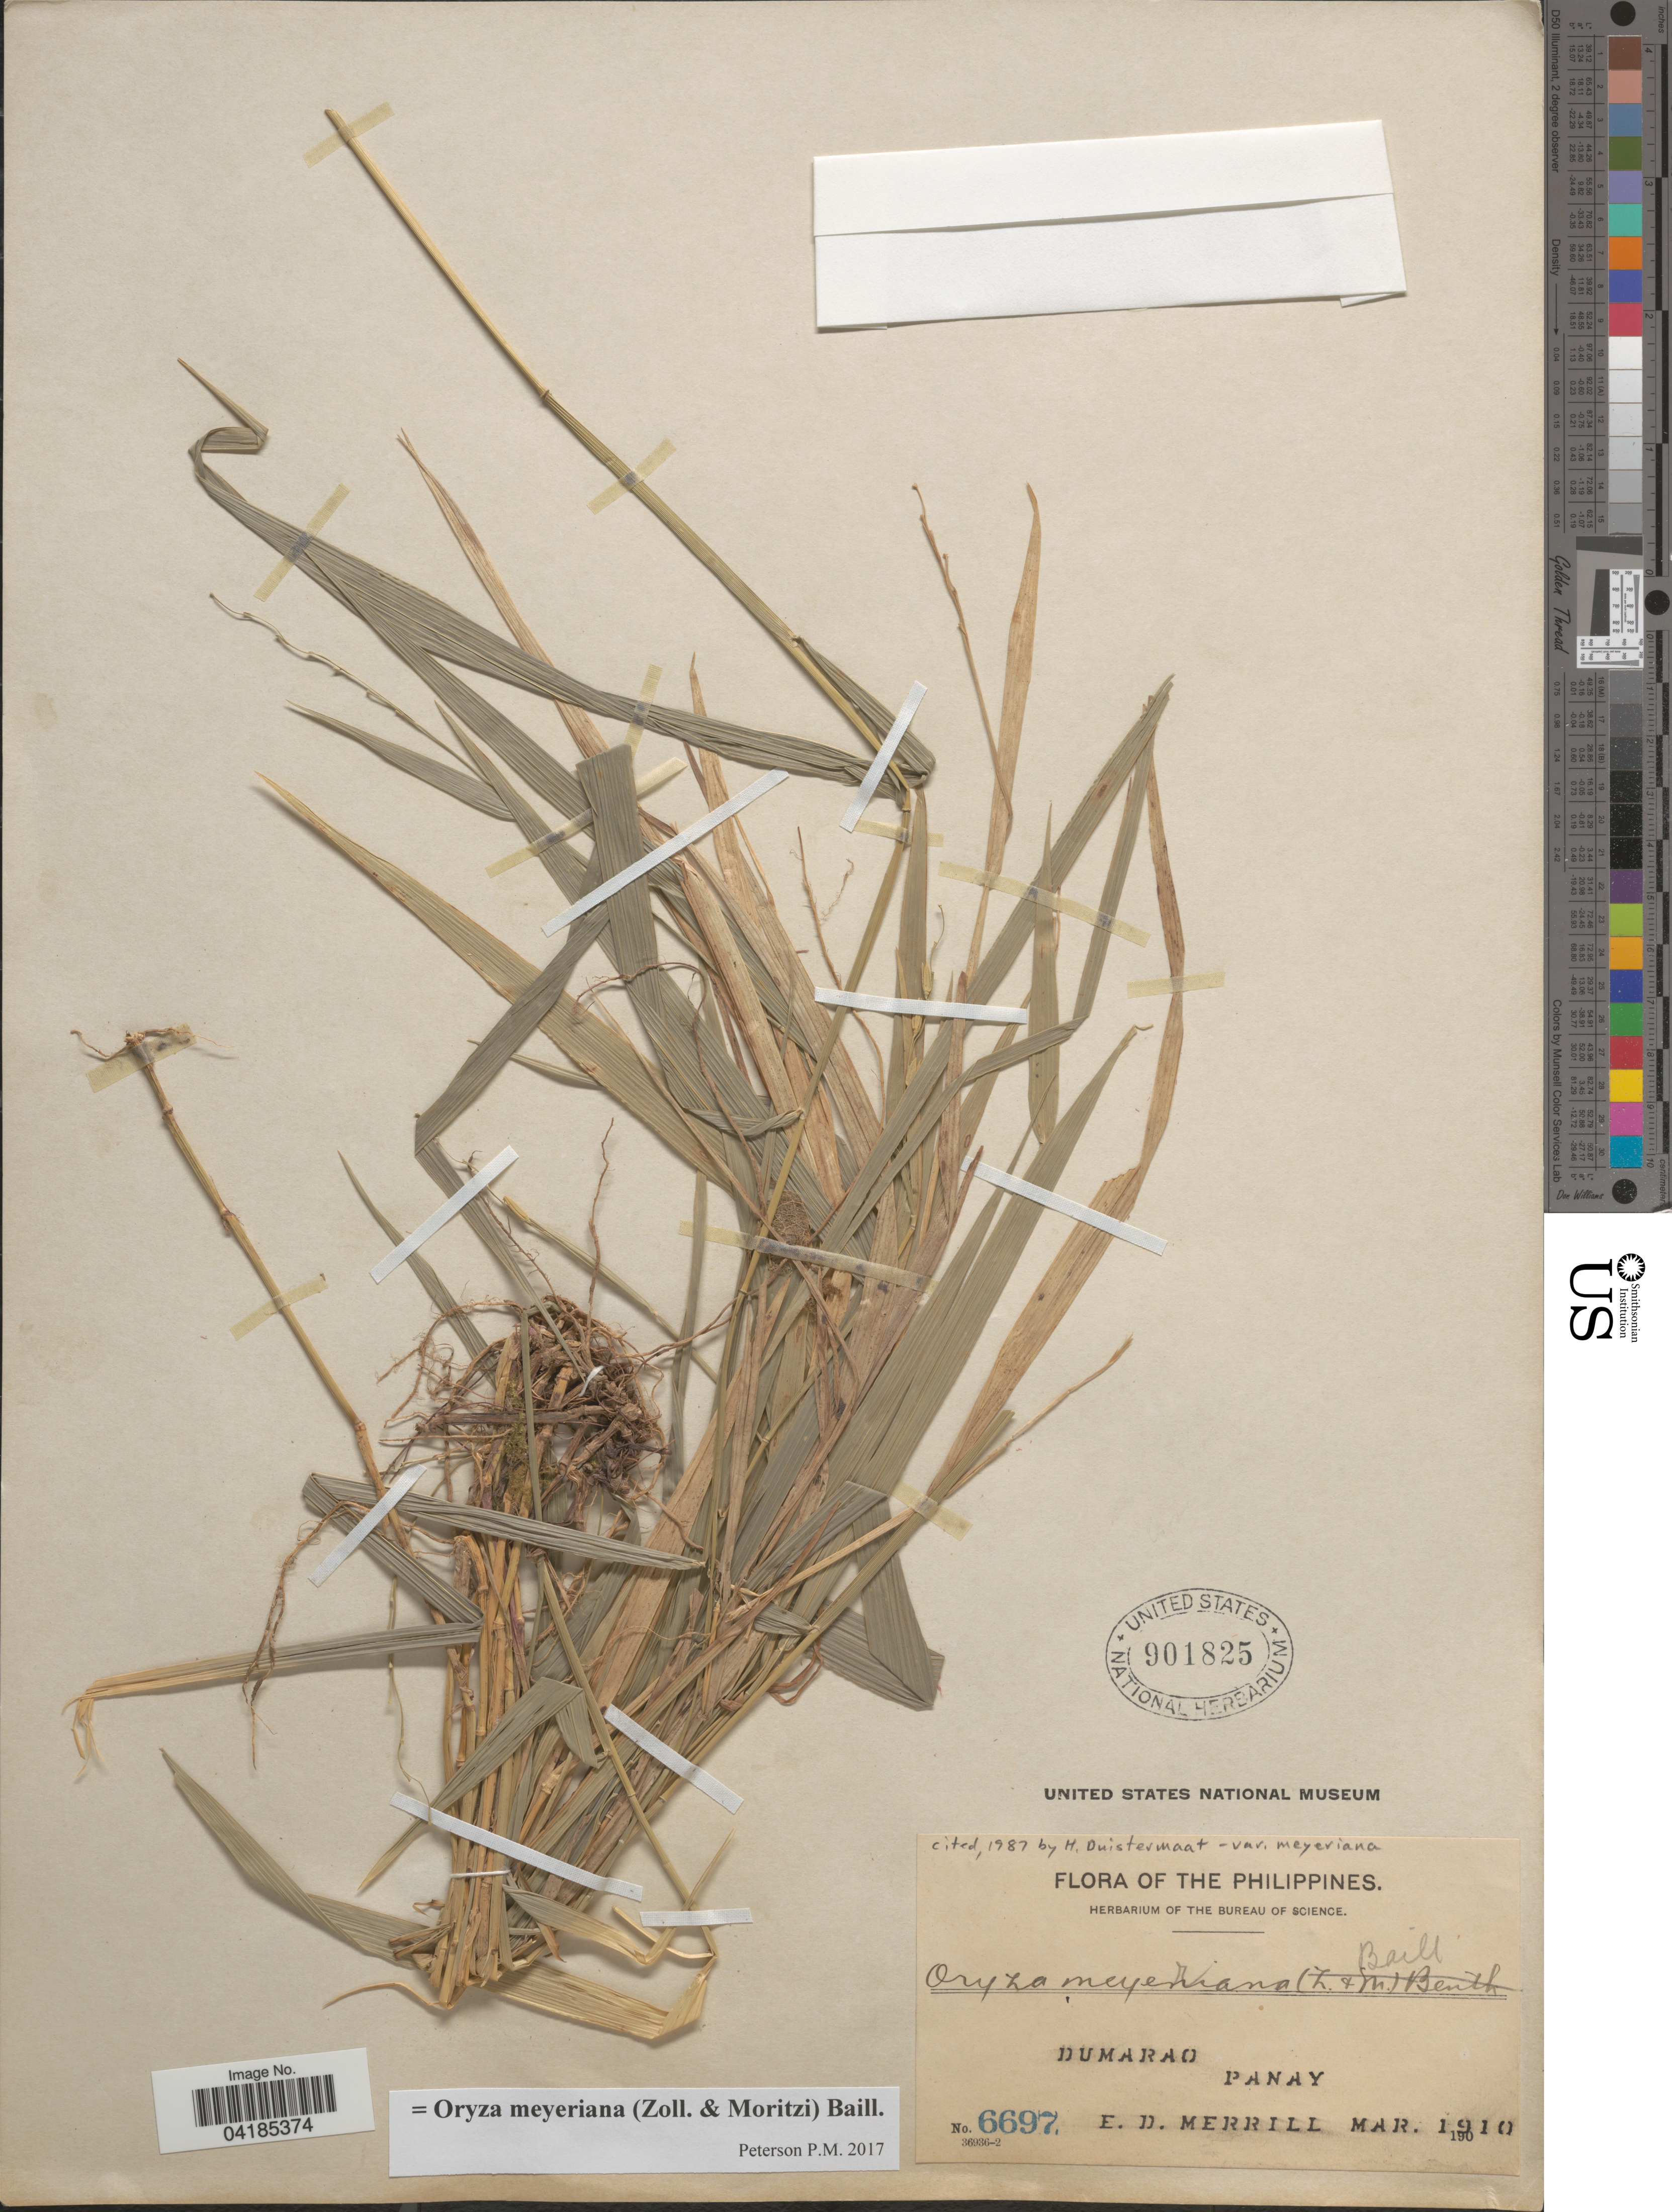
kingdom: Plantae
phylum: Tracheophyta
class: Liliopsida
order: Poales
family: Poaceae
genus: Oryza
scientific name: Oryza meyeriana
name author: (Zoll. & Mor.) Baill.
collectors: E. D. Merrill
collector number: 6697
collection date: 1910-03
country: Philippines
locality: Dumarao. Panay.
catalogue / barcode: US 901825